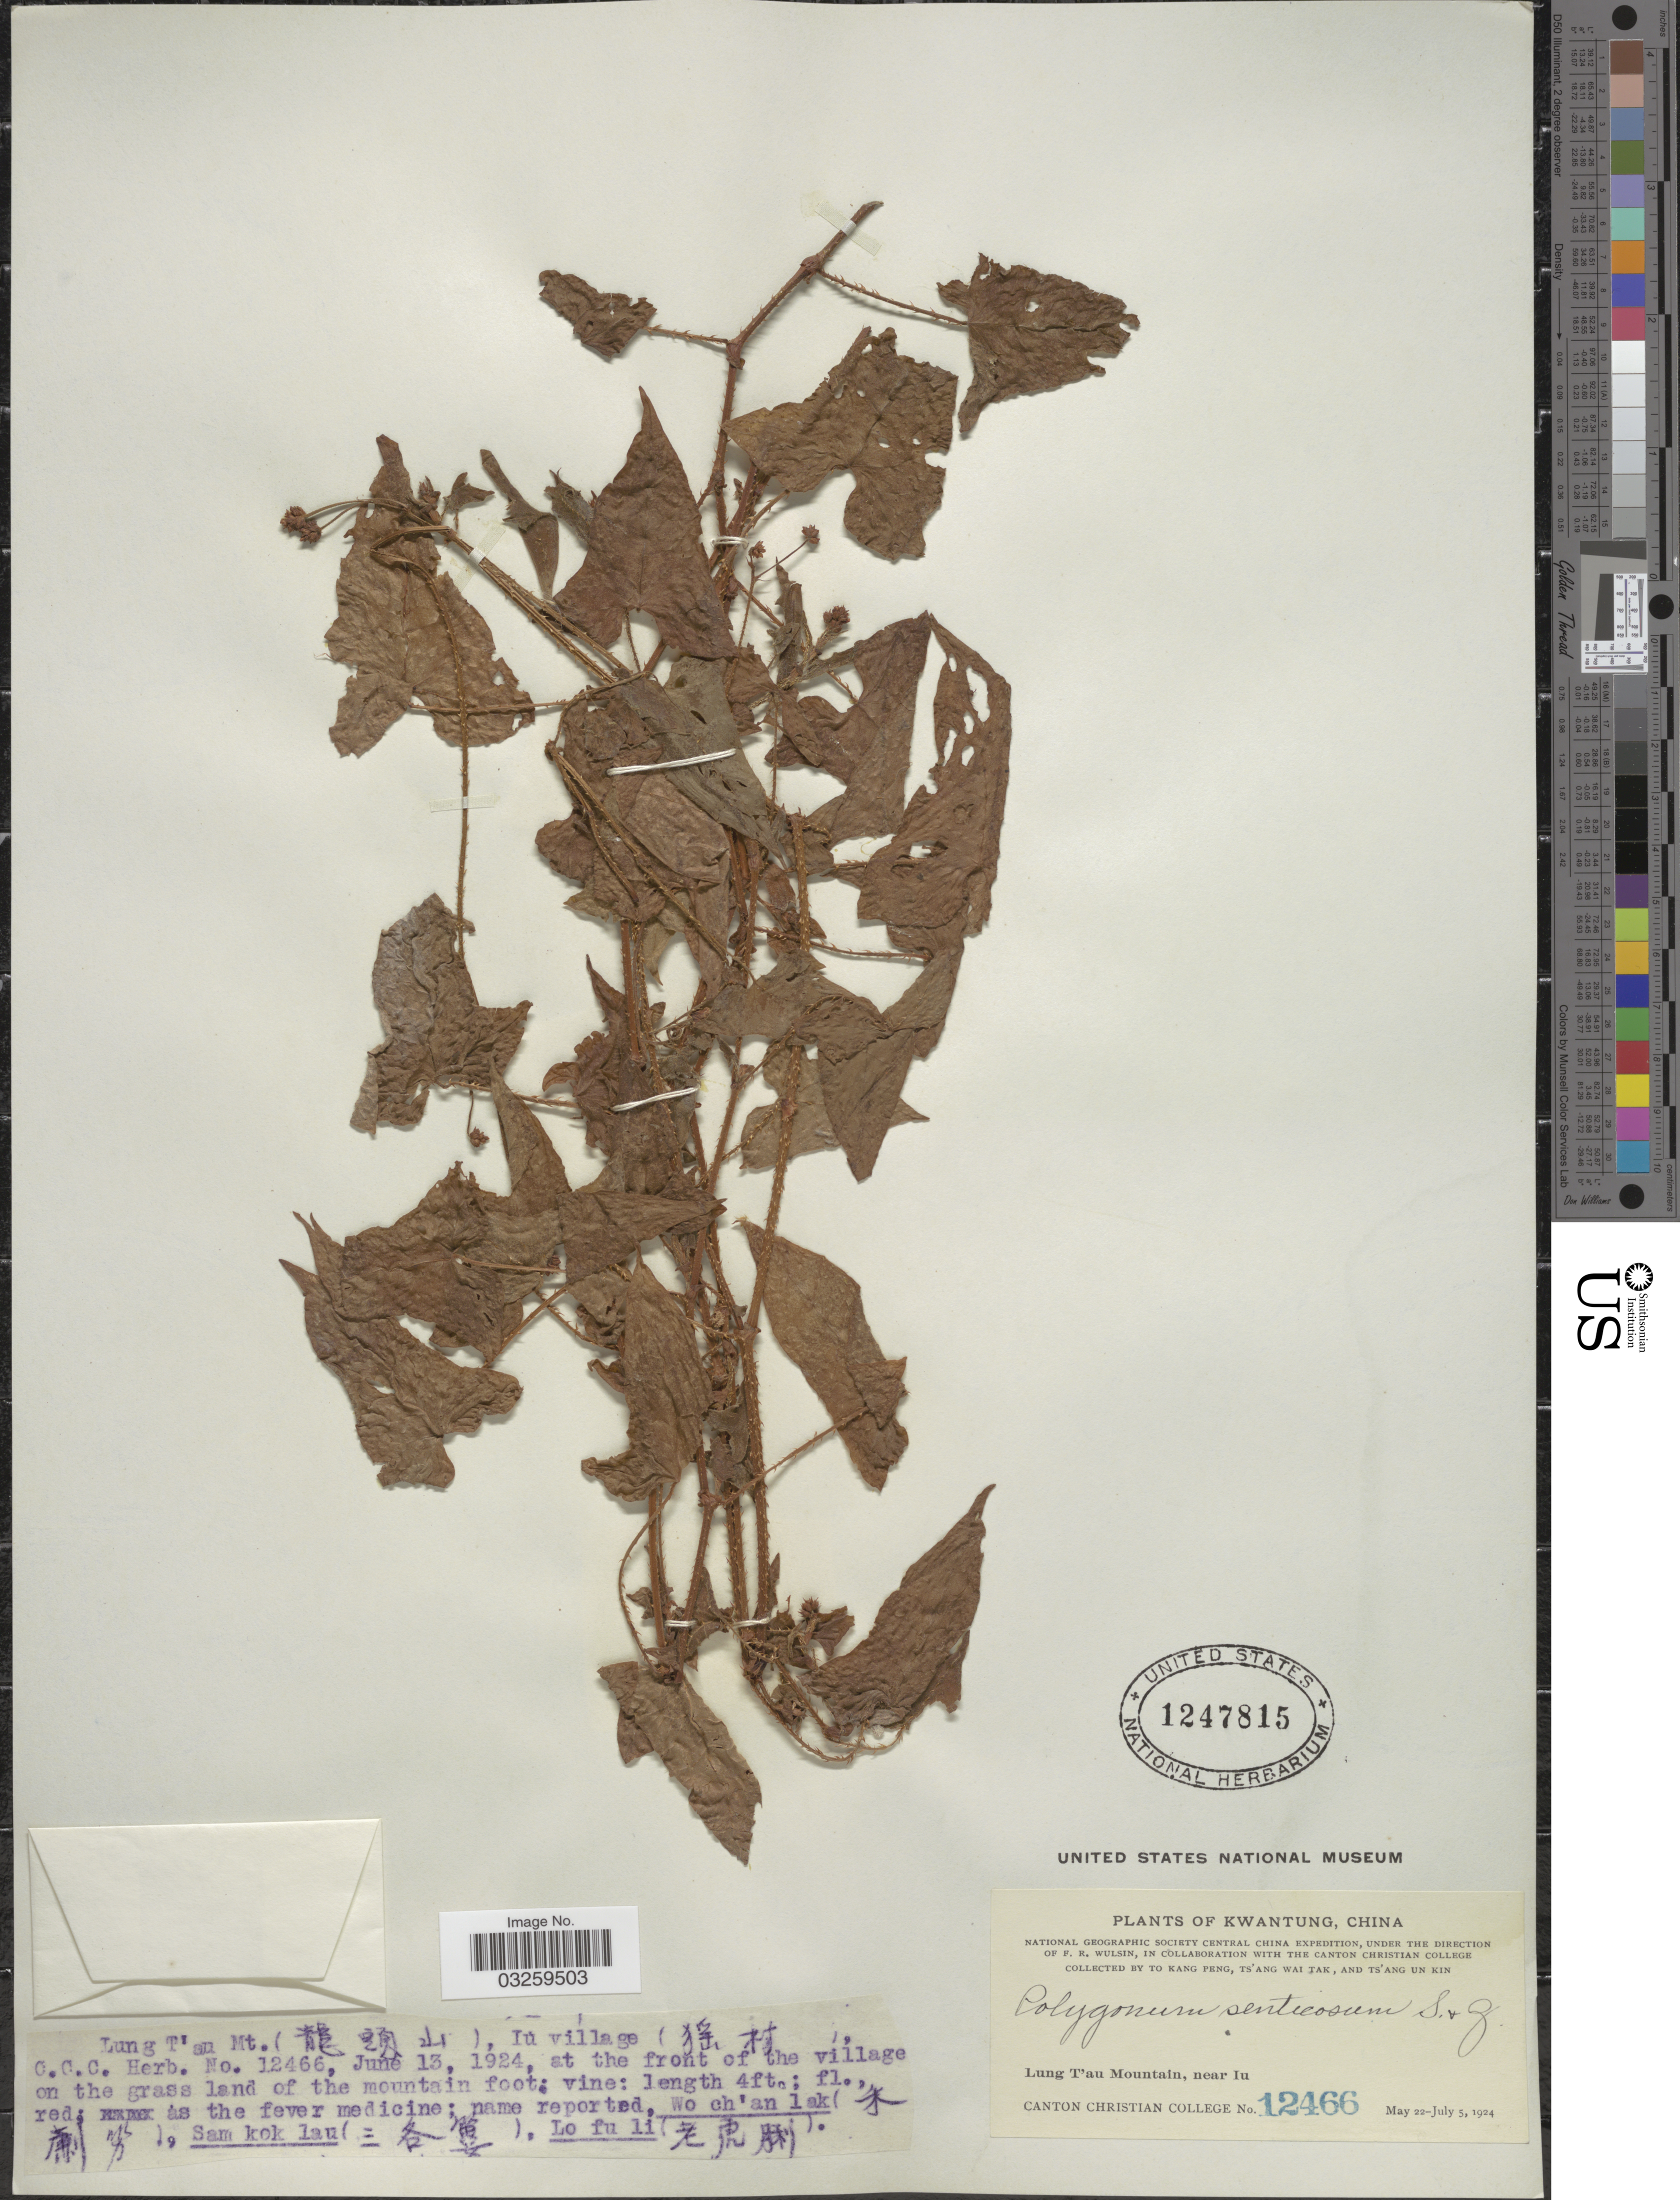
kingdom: Plantae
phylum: Tracheophyta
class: Magnoliopsida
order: Caryophyllales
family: Polygonaceae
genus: Polygonum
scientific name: Polygonum senticosum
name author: Franch. & Sav.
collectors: T. K. Peng, W. T. Tsang & Ts' Ang Un Kin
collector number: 12466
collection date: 1924-06-13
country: China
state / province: Guangdong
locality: Kwantung, Lung T'au Mountain, near Iu village.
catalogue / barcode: US 1247815